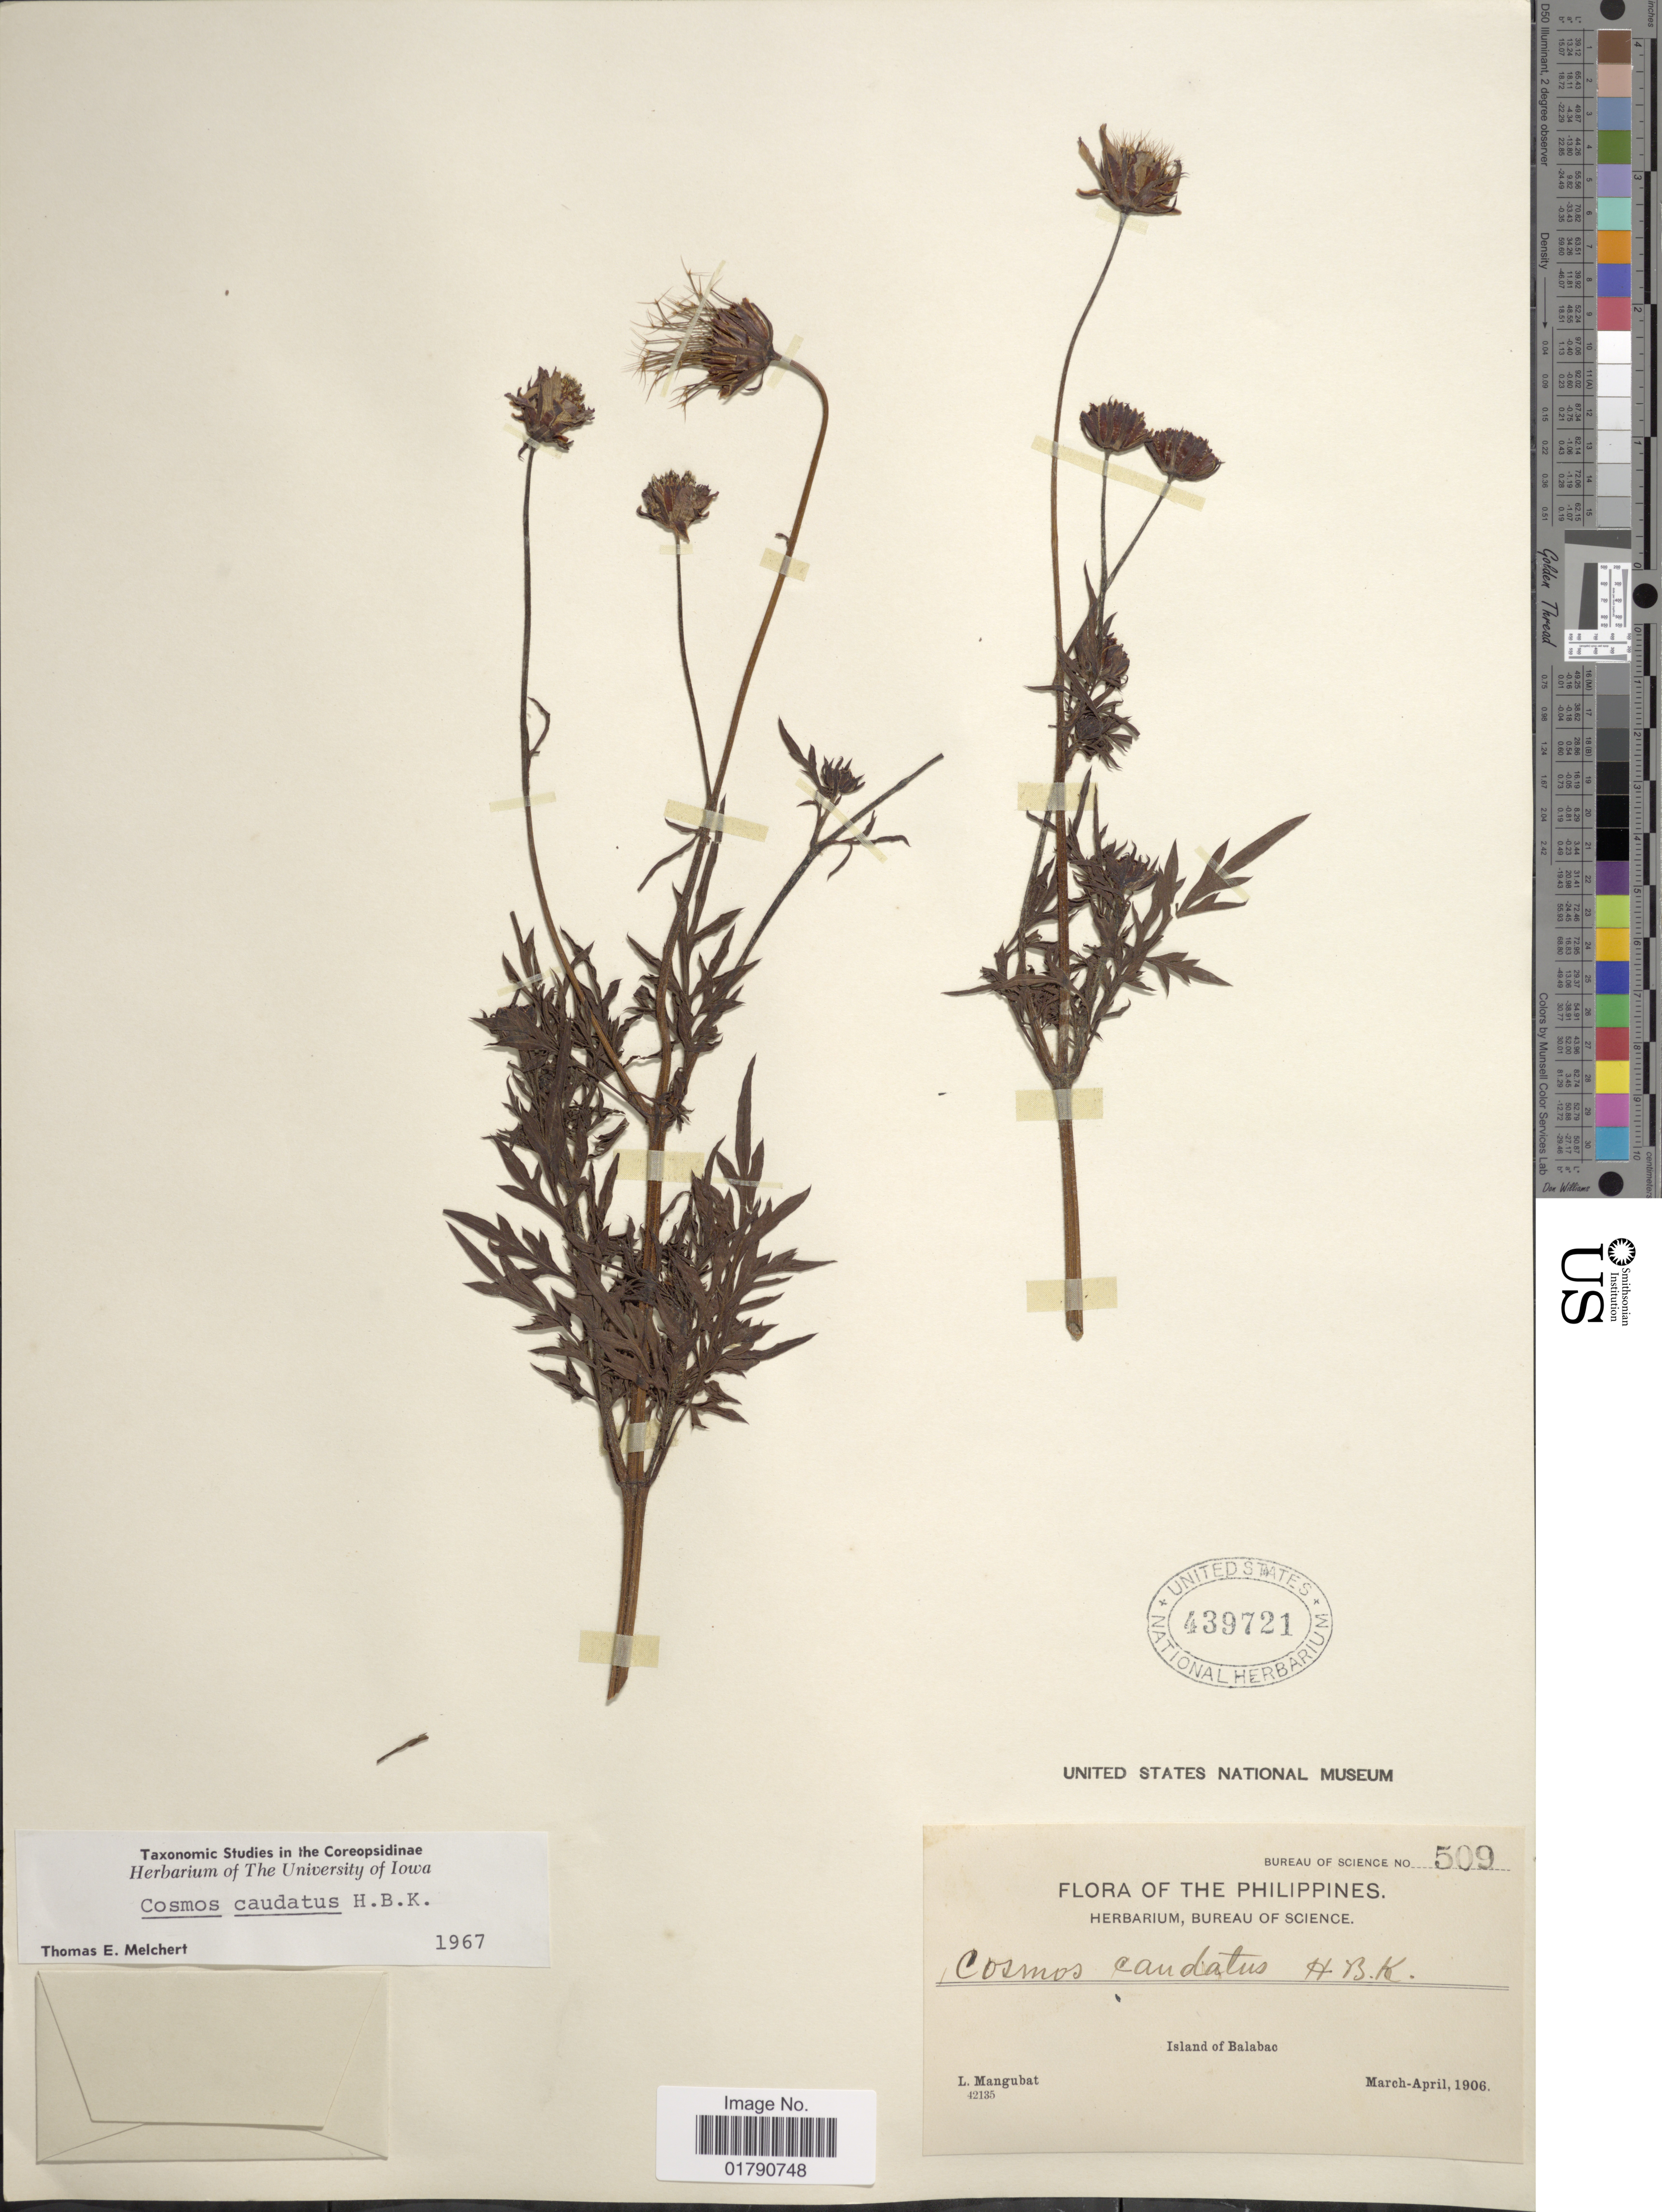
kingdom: Plantae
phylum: Tracheophyta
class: Magnoliopsida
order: Asterales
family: Asteraceae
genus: Cosmos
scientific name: Cosmos caudatus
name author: Kunth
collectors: L. Mangubat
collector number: Bureau of Science 509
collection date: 1906-03/1906-04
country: Philippines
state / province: Mimaropa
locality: Island of Balabac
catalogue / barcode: US 439721